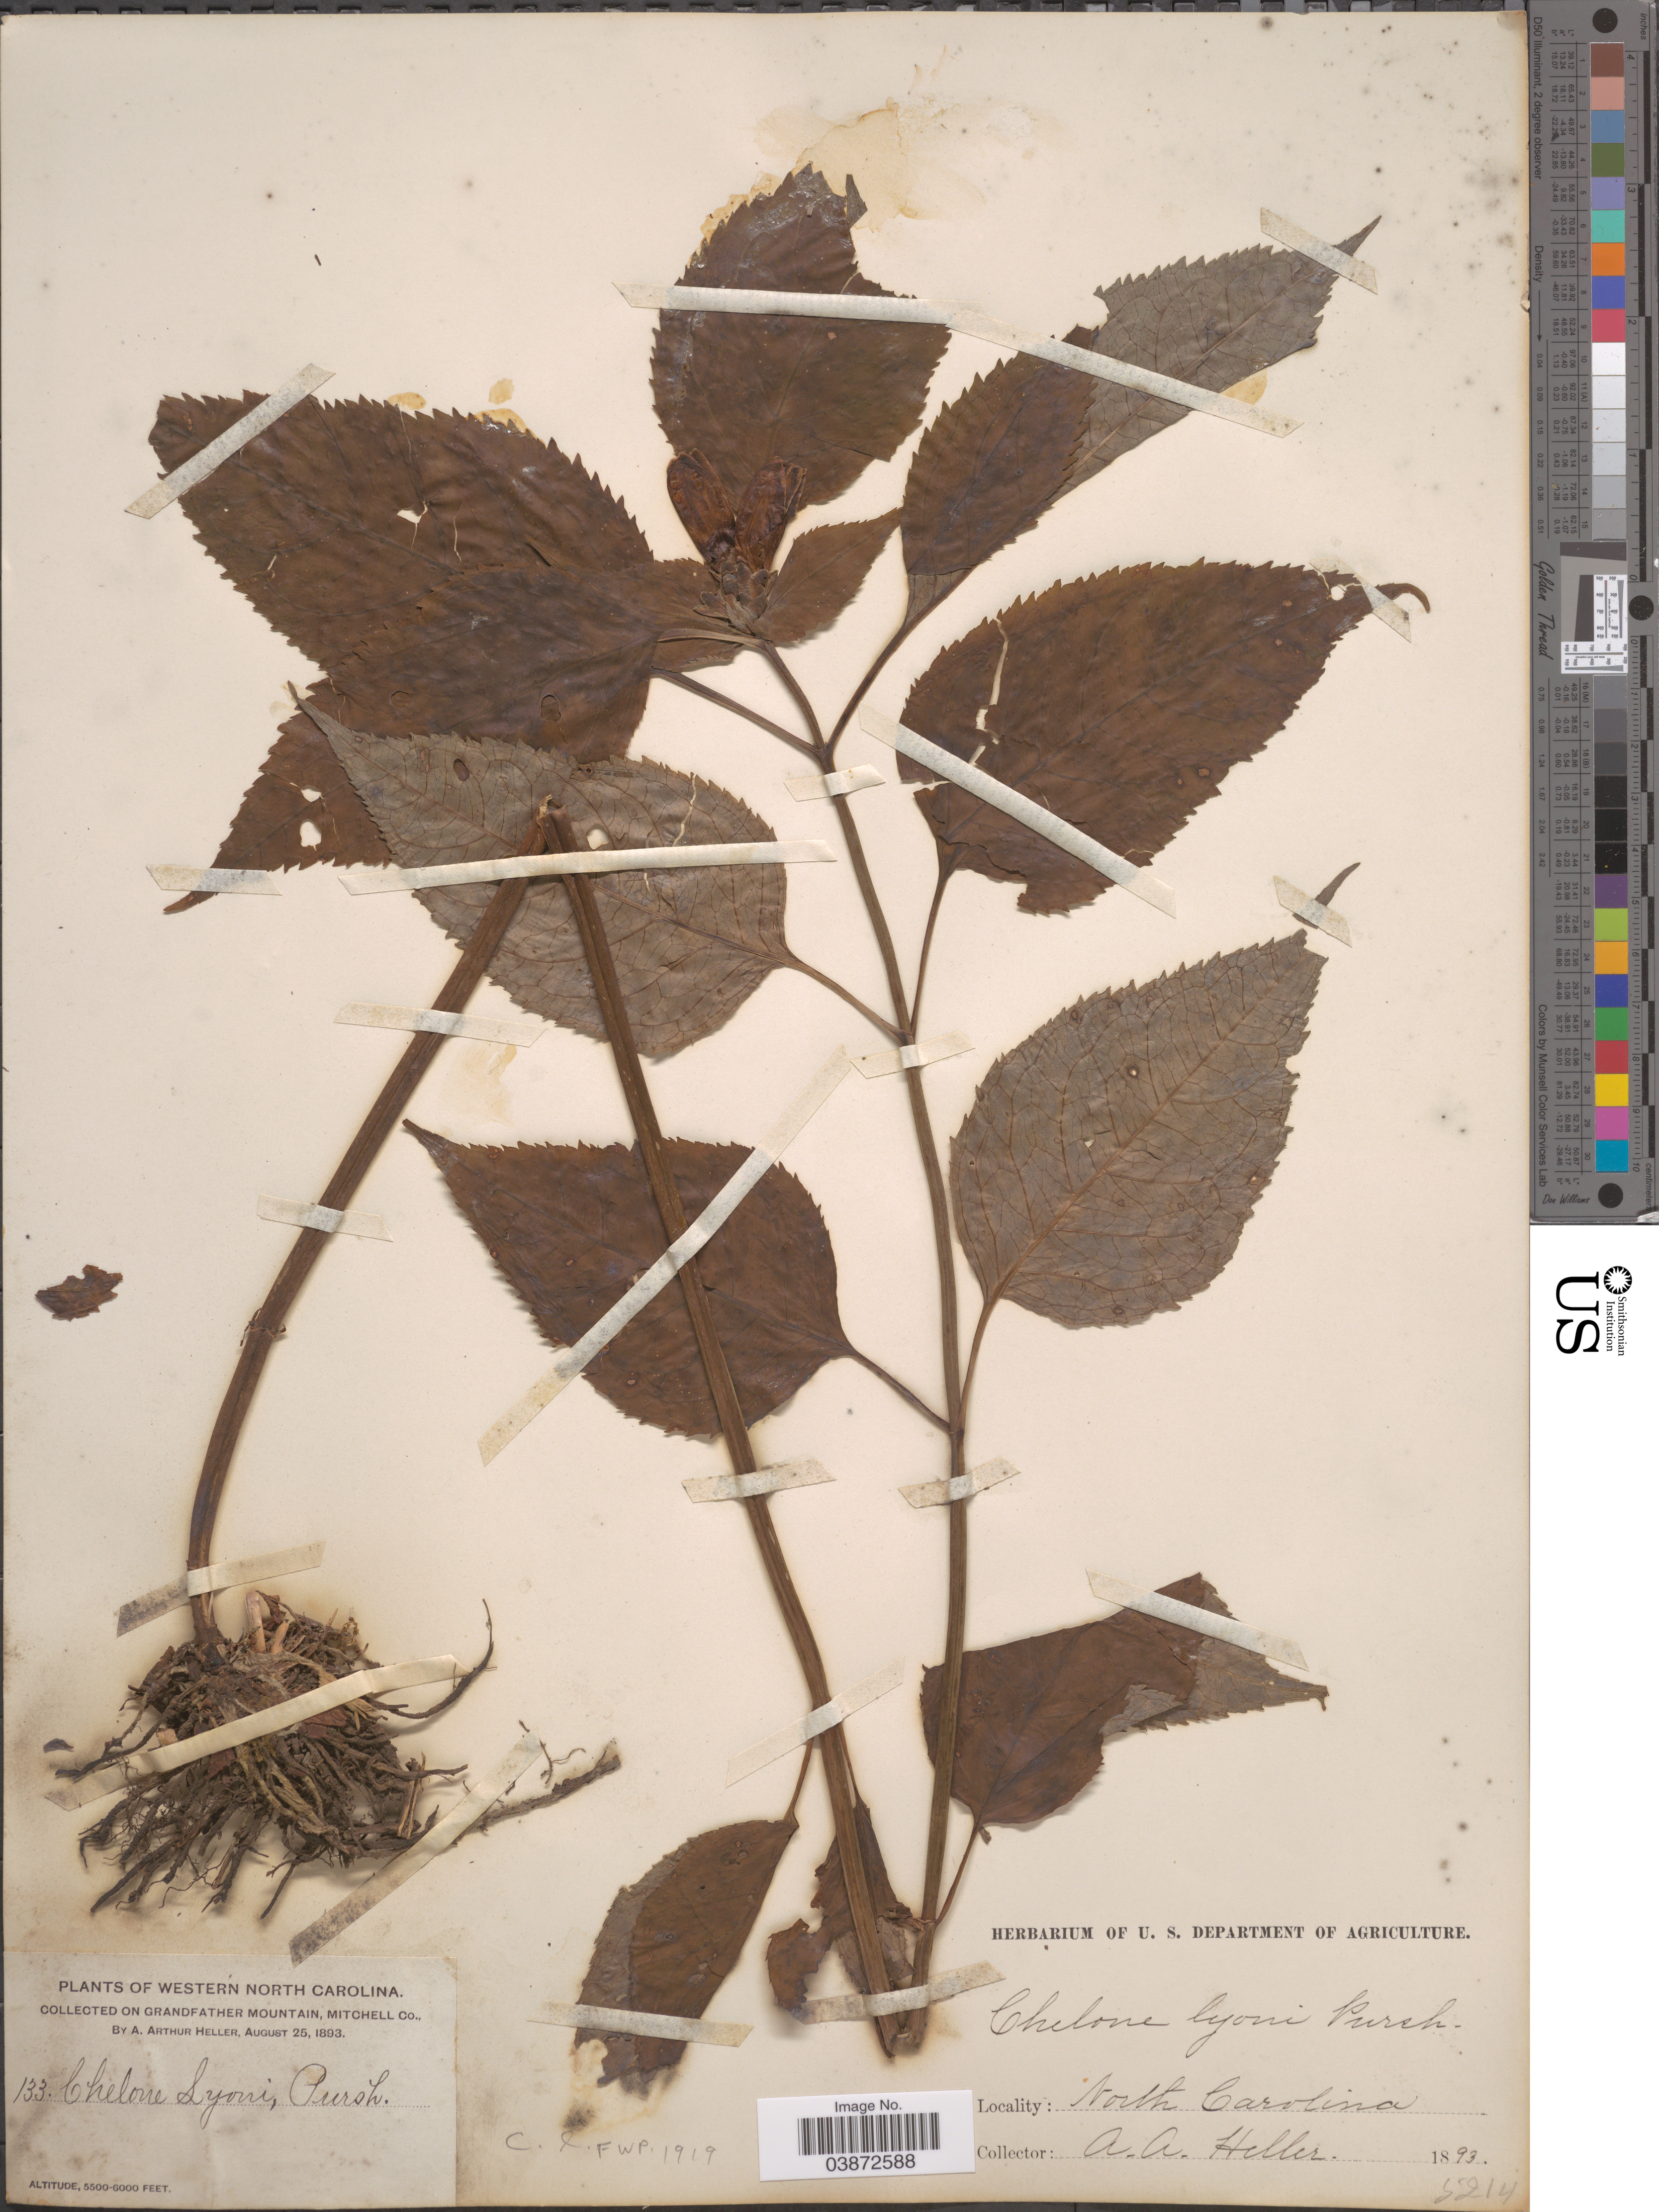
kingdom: Plantae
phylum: Tracheophyta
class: Magnoliopsida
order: Lamiales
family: Plantaginaceae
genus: Chelone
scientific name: Chelone lyonii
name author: Pursh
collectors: A. A. Heller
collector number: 133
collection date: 1893-08-25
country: United States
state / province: North Carolina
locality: Western North Carolina. On Grandfather Mountain, Mitchell Co.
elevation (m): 1676